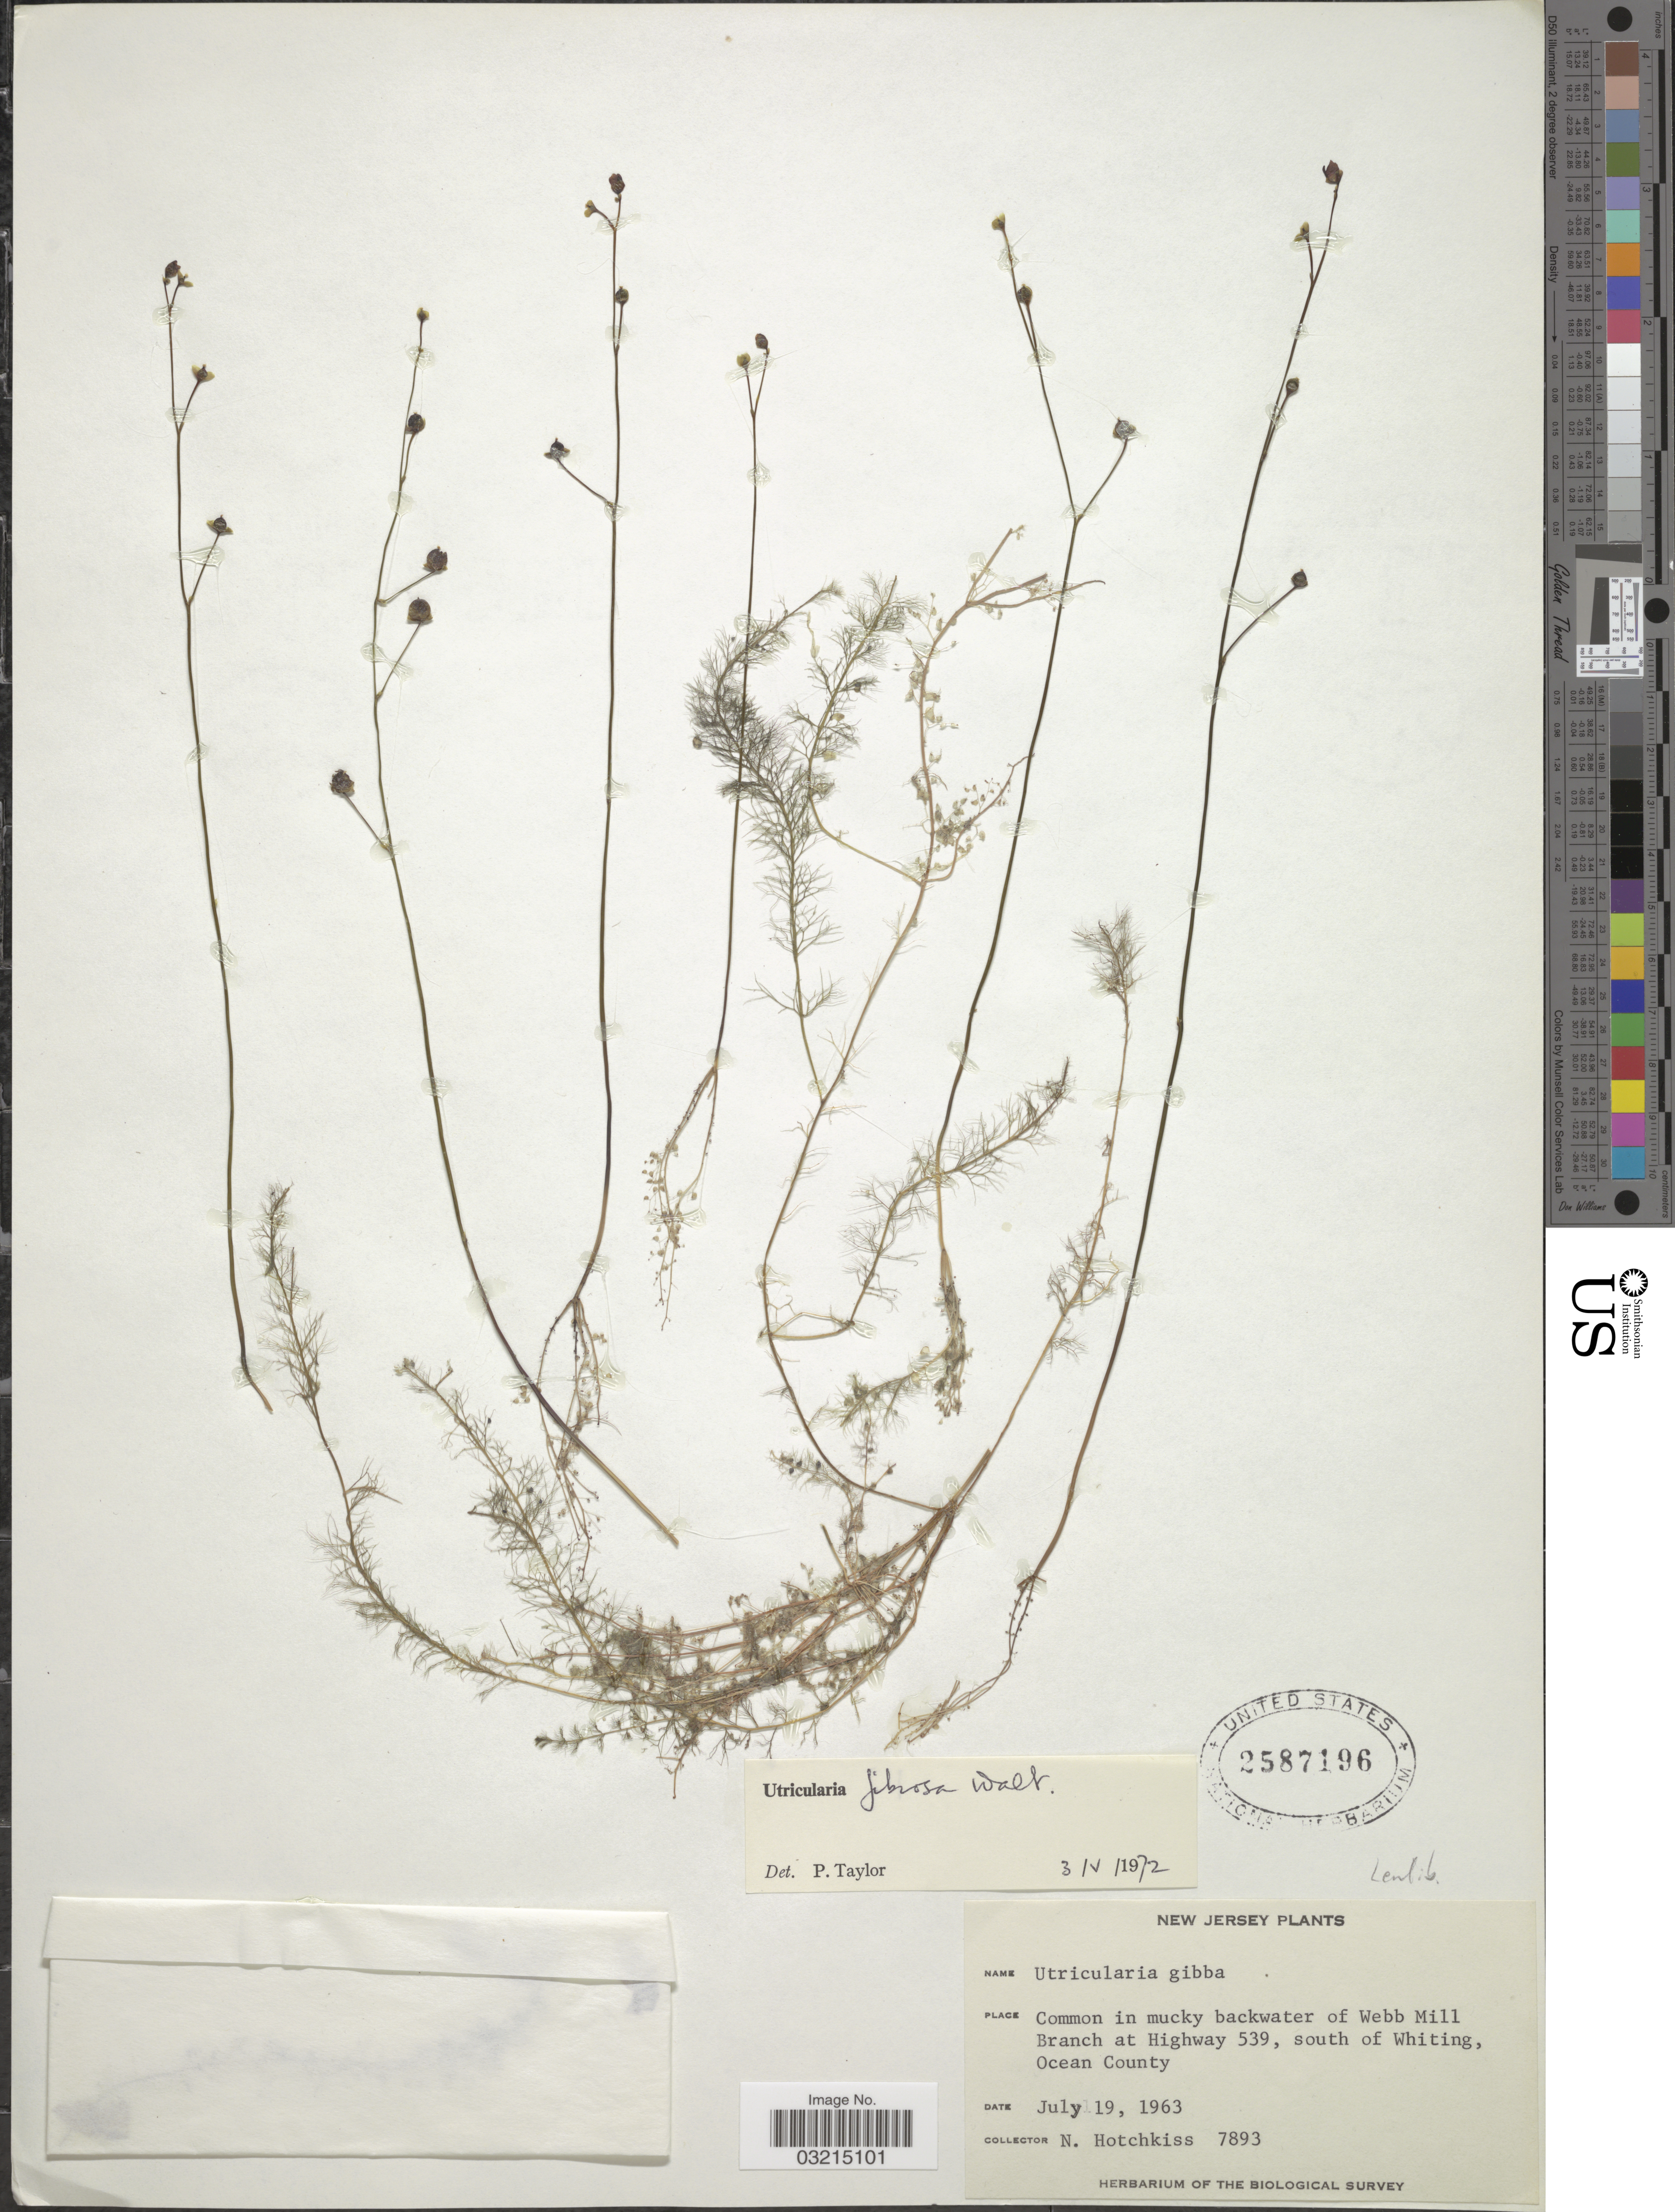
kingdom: Plantae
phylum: Tracheophyta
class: Magnoliopsida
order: Lamiales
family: Lentibulariaceae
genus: Utricularia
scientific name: Utricularia gibba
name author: L.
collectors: N. Hotchkiss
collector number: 7893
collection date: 1963-07-19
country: United States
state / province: New Jersey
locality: In mucky water of Webb Mill Branch at Highway 539, south of Whiting Ocean County.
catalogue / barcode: US 2587196